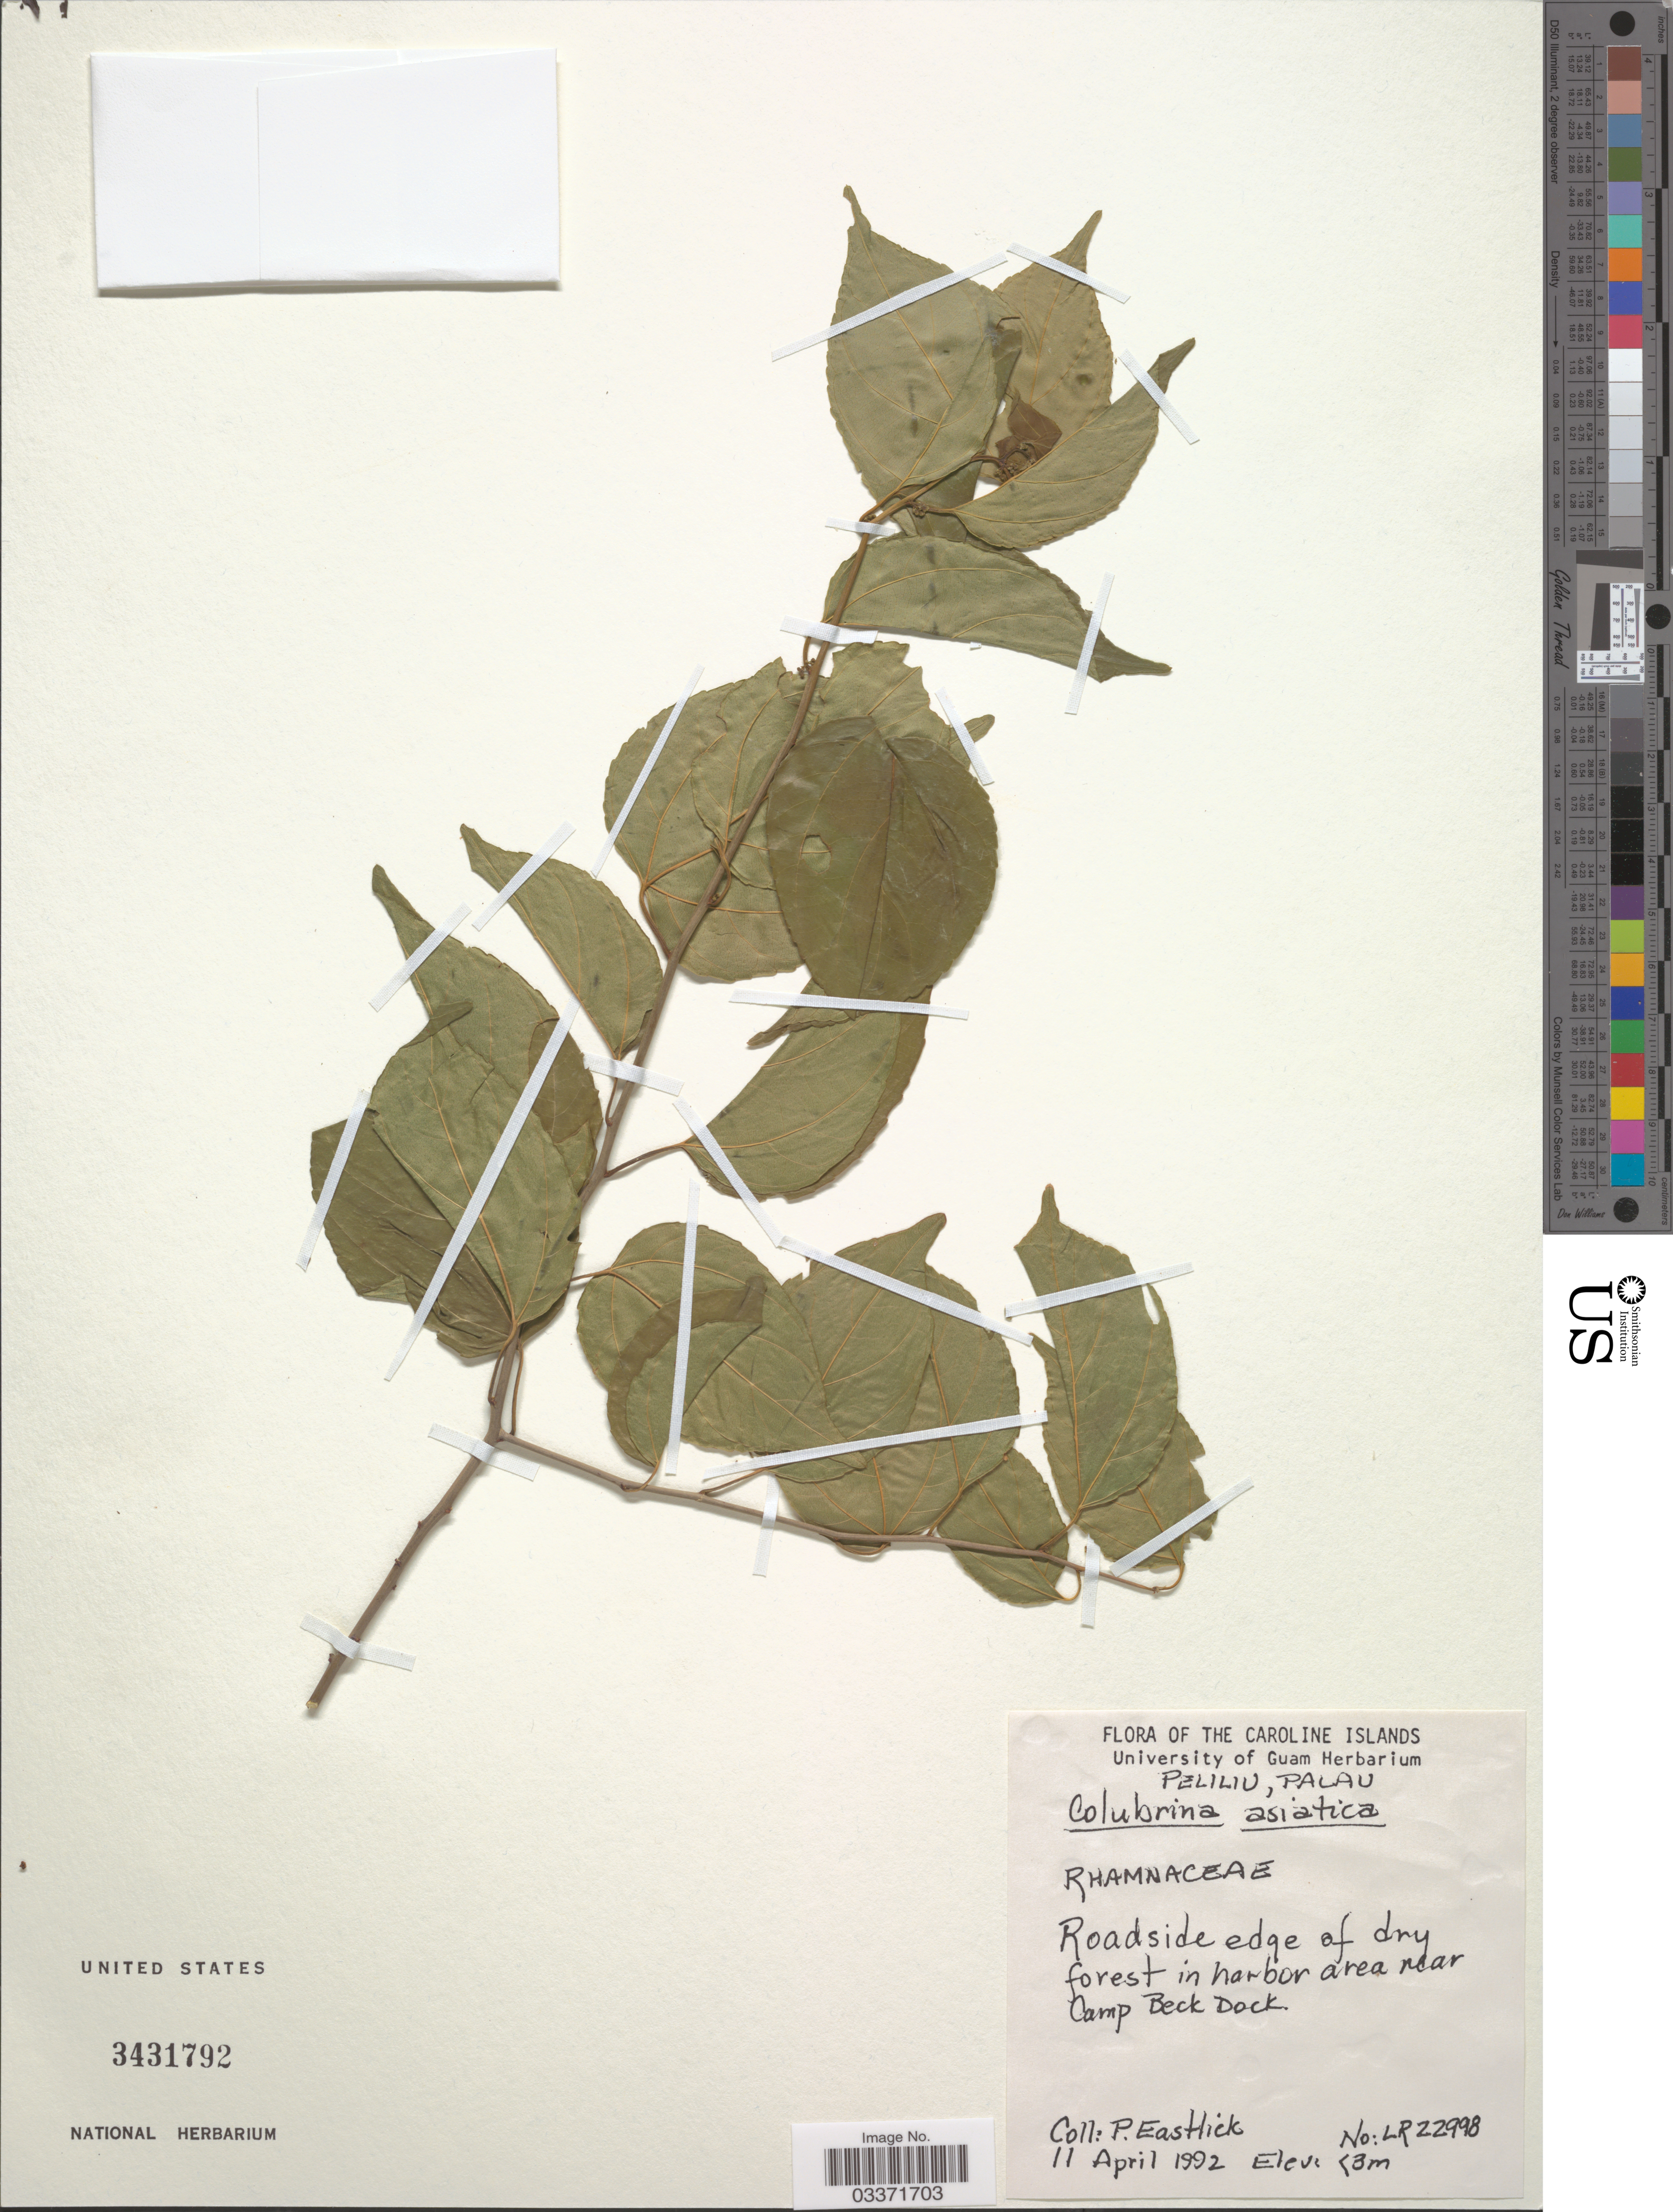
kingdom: Plantae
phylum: Tracheophyta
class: Magnoliopsida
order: Rosales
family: Rhamnaceae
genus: Colubrina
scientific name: Colubrina asiatica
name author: (L.) Brongn.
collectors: P. Eastlick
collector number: LR22998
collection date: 1992-04-11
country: Palau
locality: The Caroline Islands, Peliliu, Palau, Roadside edge of dry forest in harbor area near Camp Beck Dock.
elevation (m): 3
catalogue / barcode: US 3431792